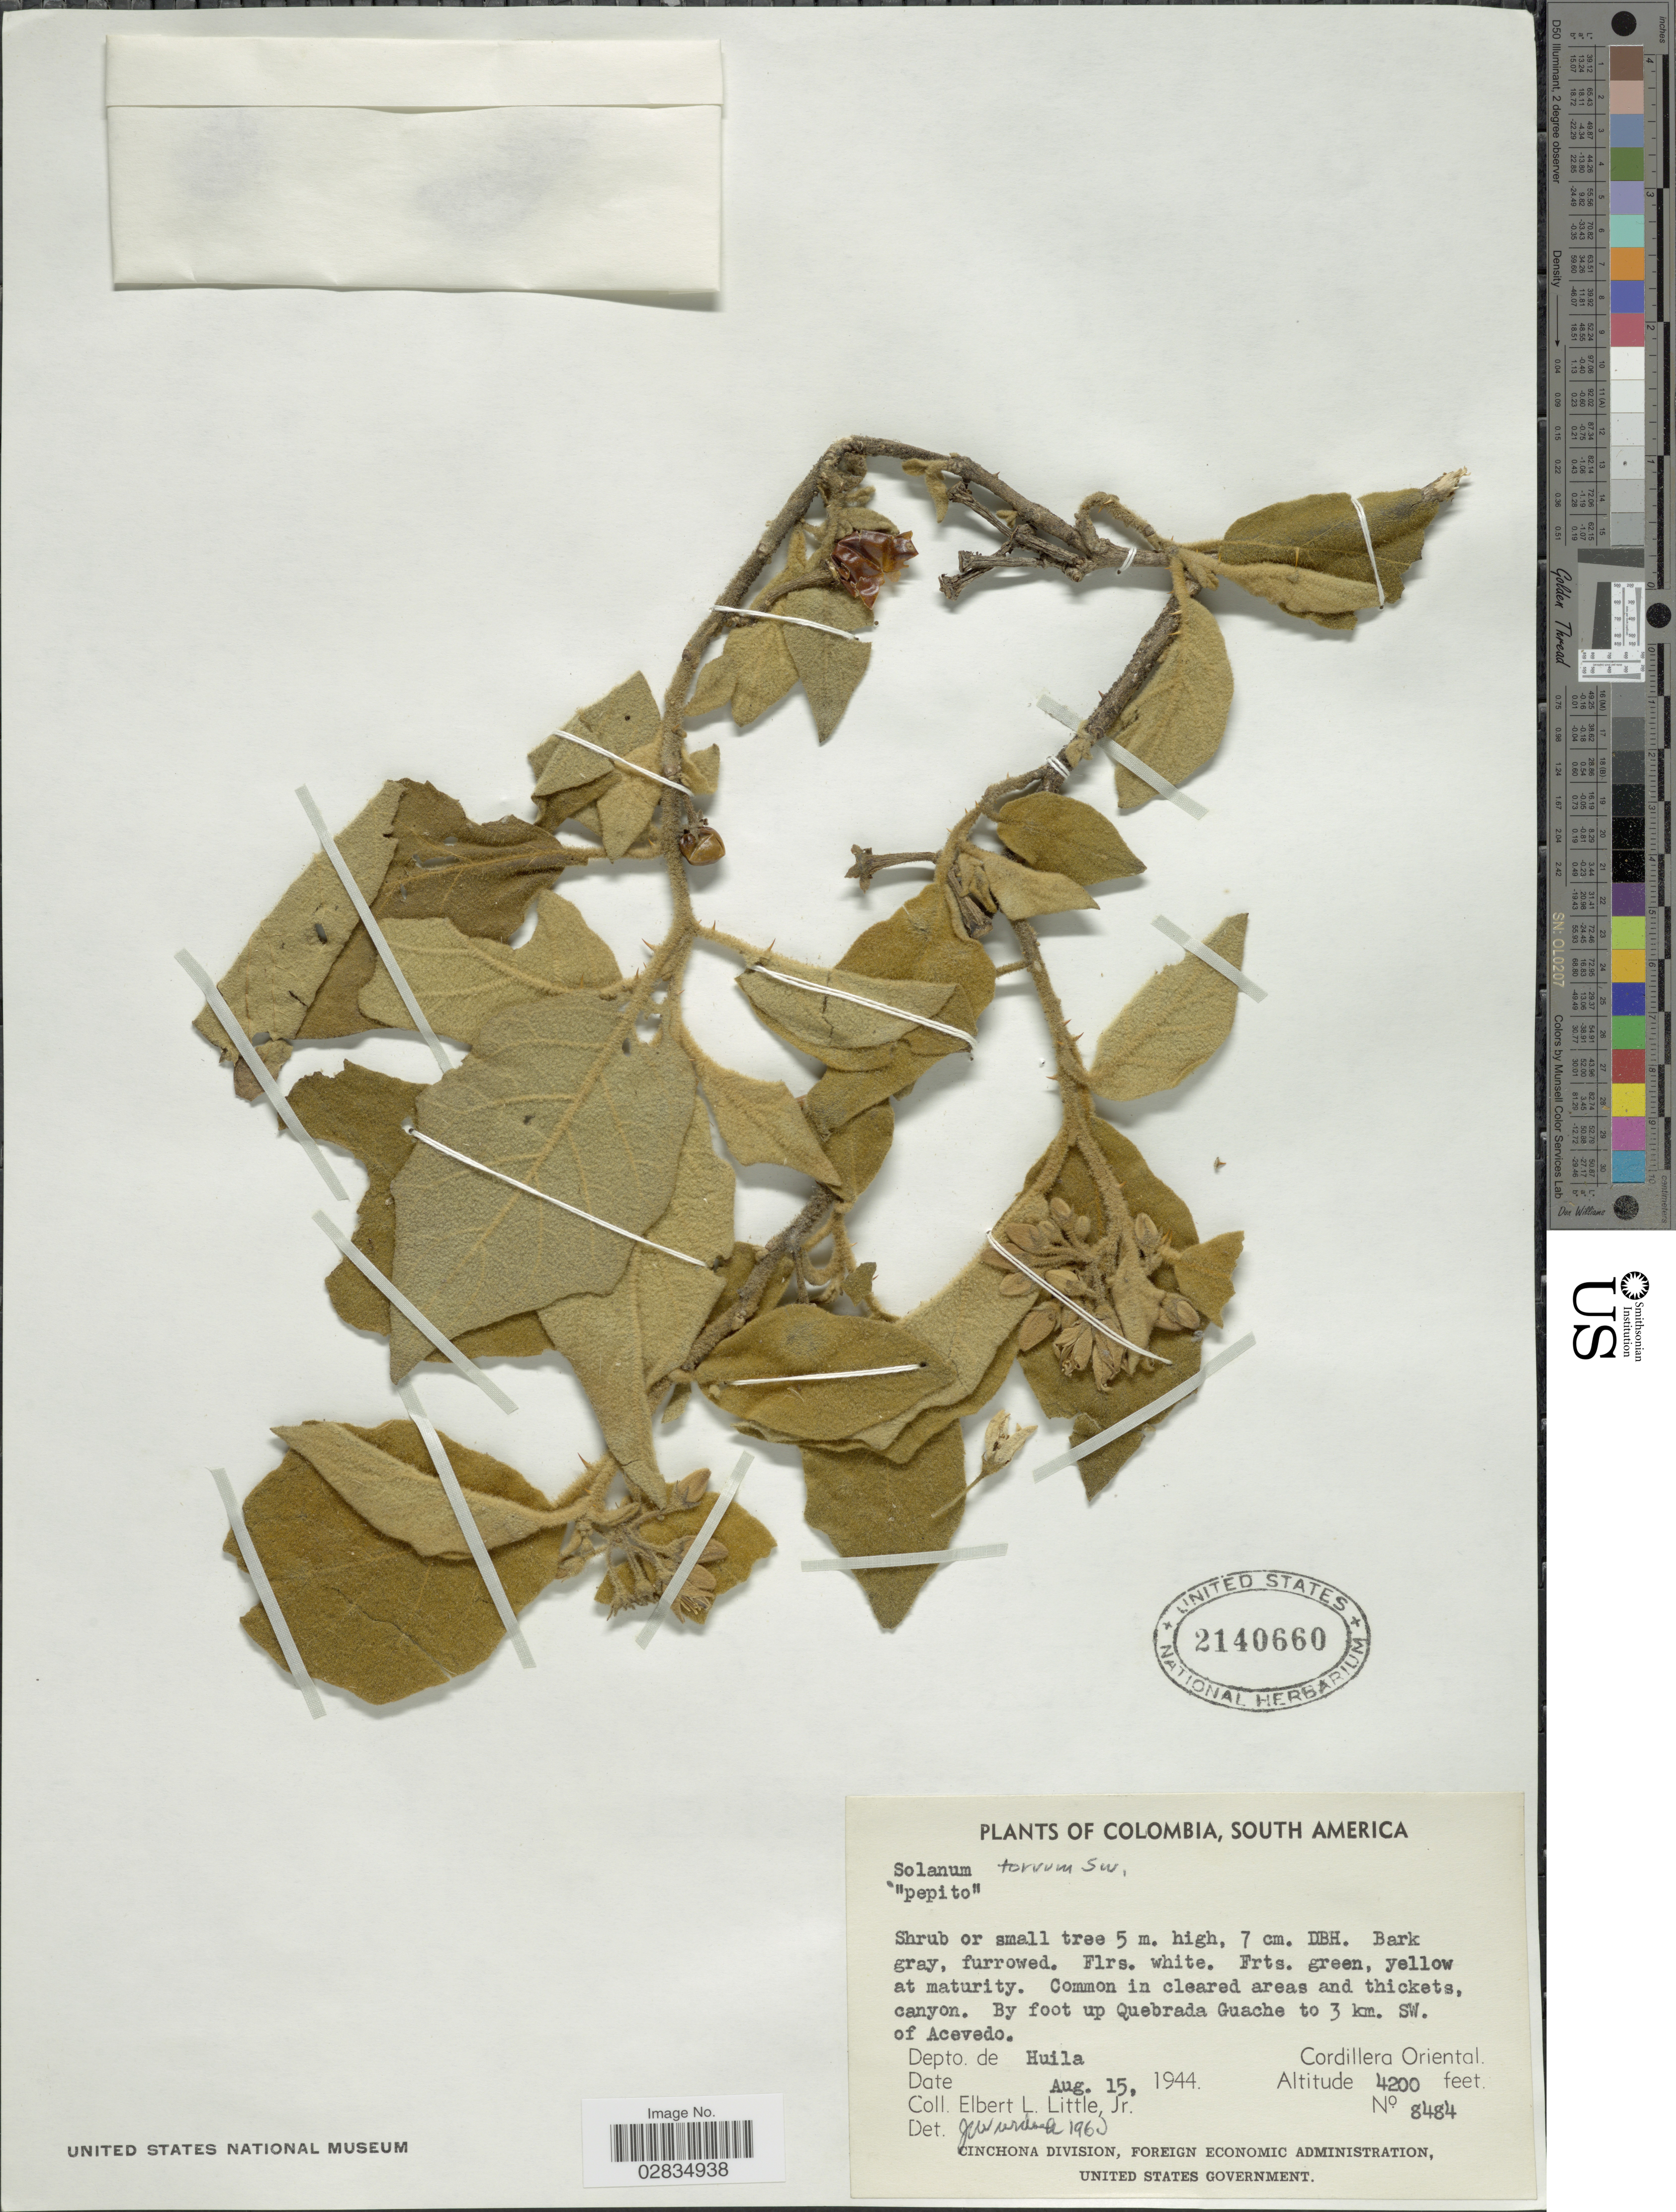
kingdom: Plantae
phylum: Tracheophyta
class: Magnoliopsida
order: Solanales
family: Solanaceae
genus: Solanum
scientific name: Solanum torvum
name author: Sw.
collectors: E. L. Little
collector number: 8484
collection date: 1944-08-15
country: Colombia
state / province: Huila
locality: By foot up Quebrada Guache to 3 km. SW. of Acevedo, Depto. de Huila, Cordillera Oriental.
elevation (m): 1280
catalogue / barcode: US 2140660